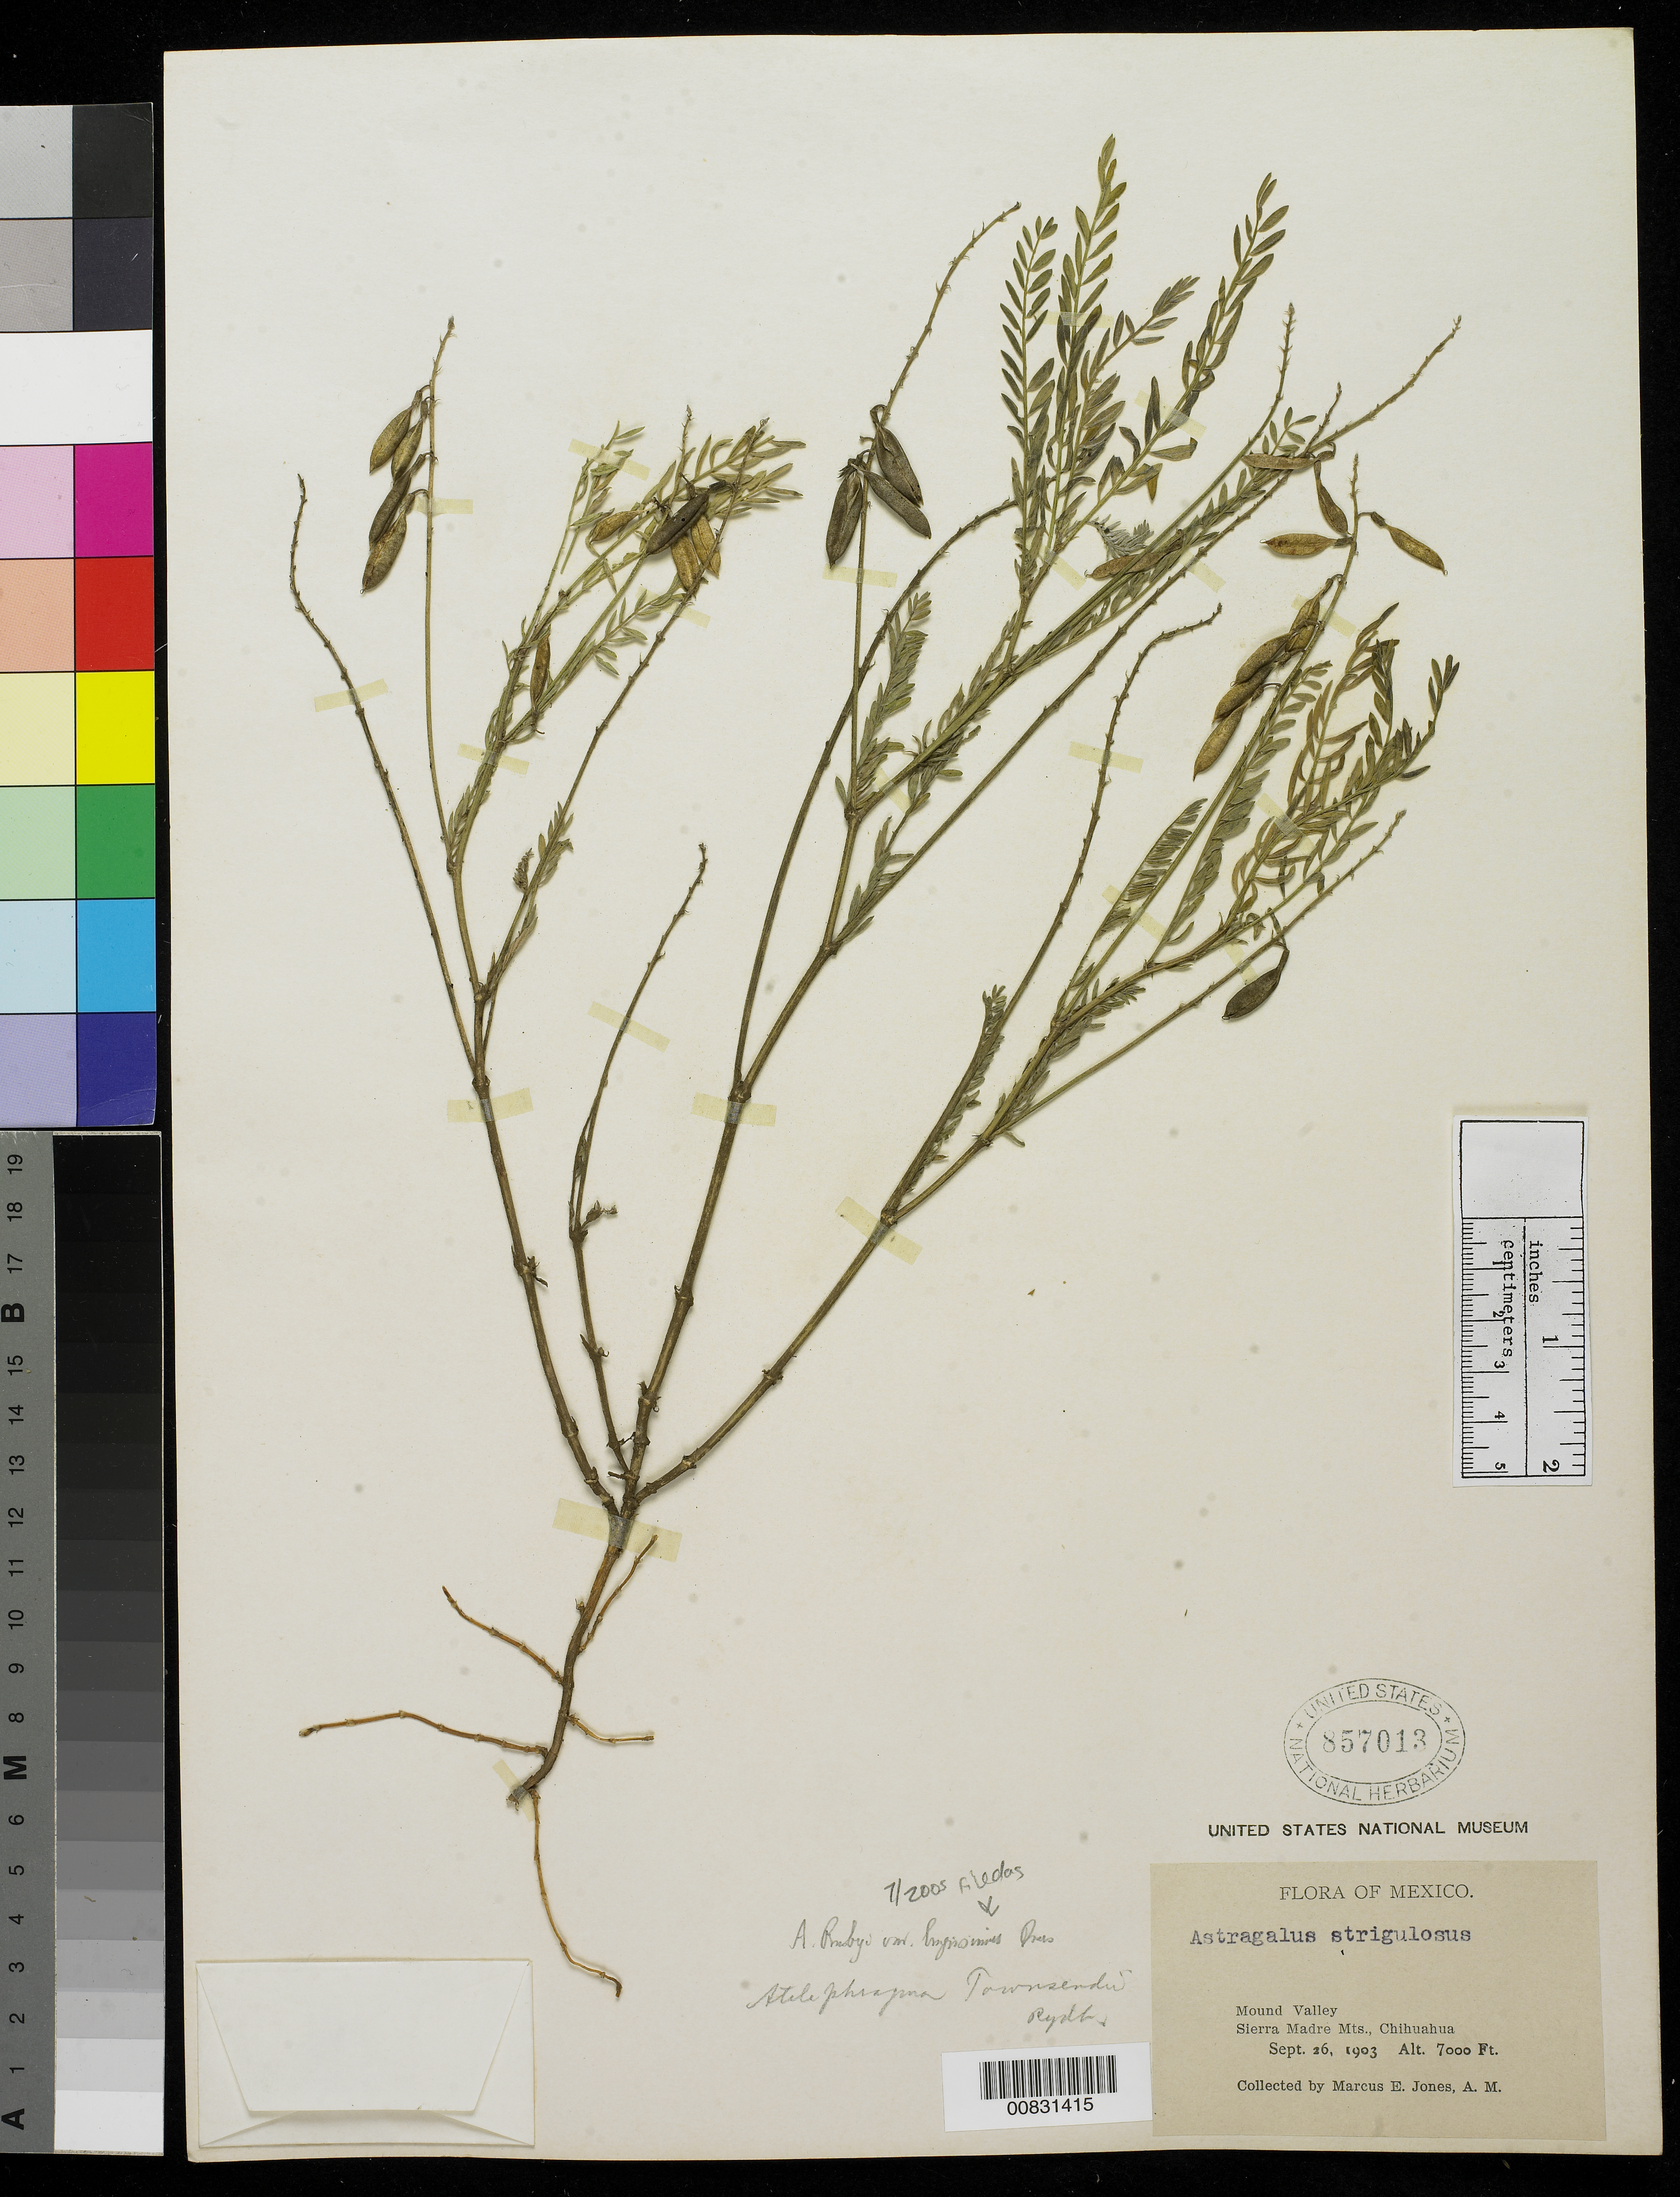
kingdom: Plantae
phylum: Tracheophyta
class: Magnoliopsida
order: Fabales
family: Fabaceae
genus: Astragalus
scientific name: Astragalus longissimus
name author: (M.E. Jones) Barneby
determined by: Estrada, E.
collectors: M. E. Jones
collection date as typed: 26 Sep 1903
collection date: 1903-09-26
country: Mexico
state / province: Chihuahua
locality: Mound Valley, Sierra Madre Mts., Chihuahua.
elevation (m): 2134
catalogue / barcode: US 857013